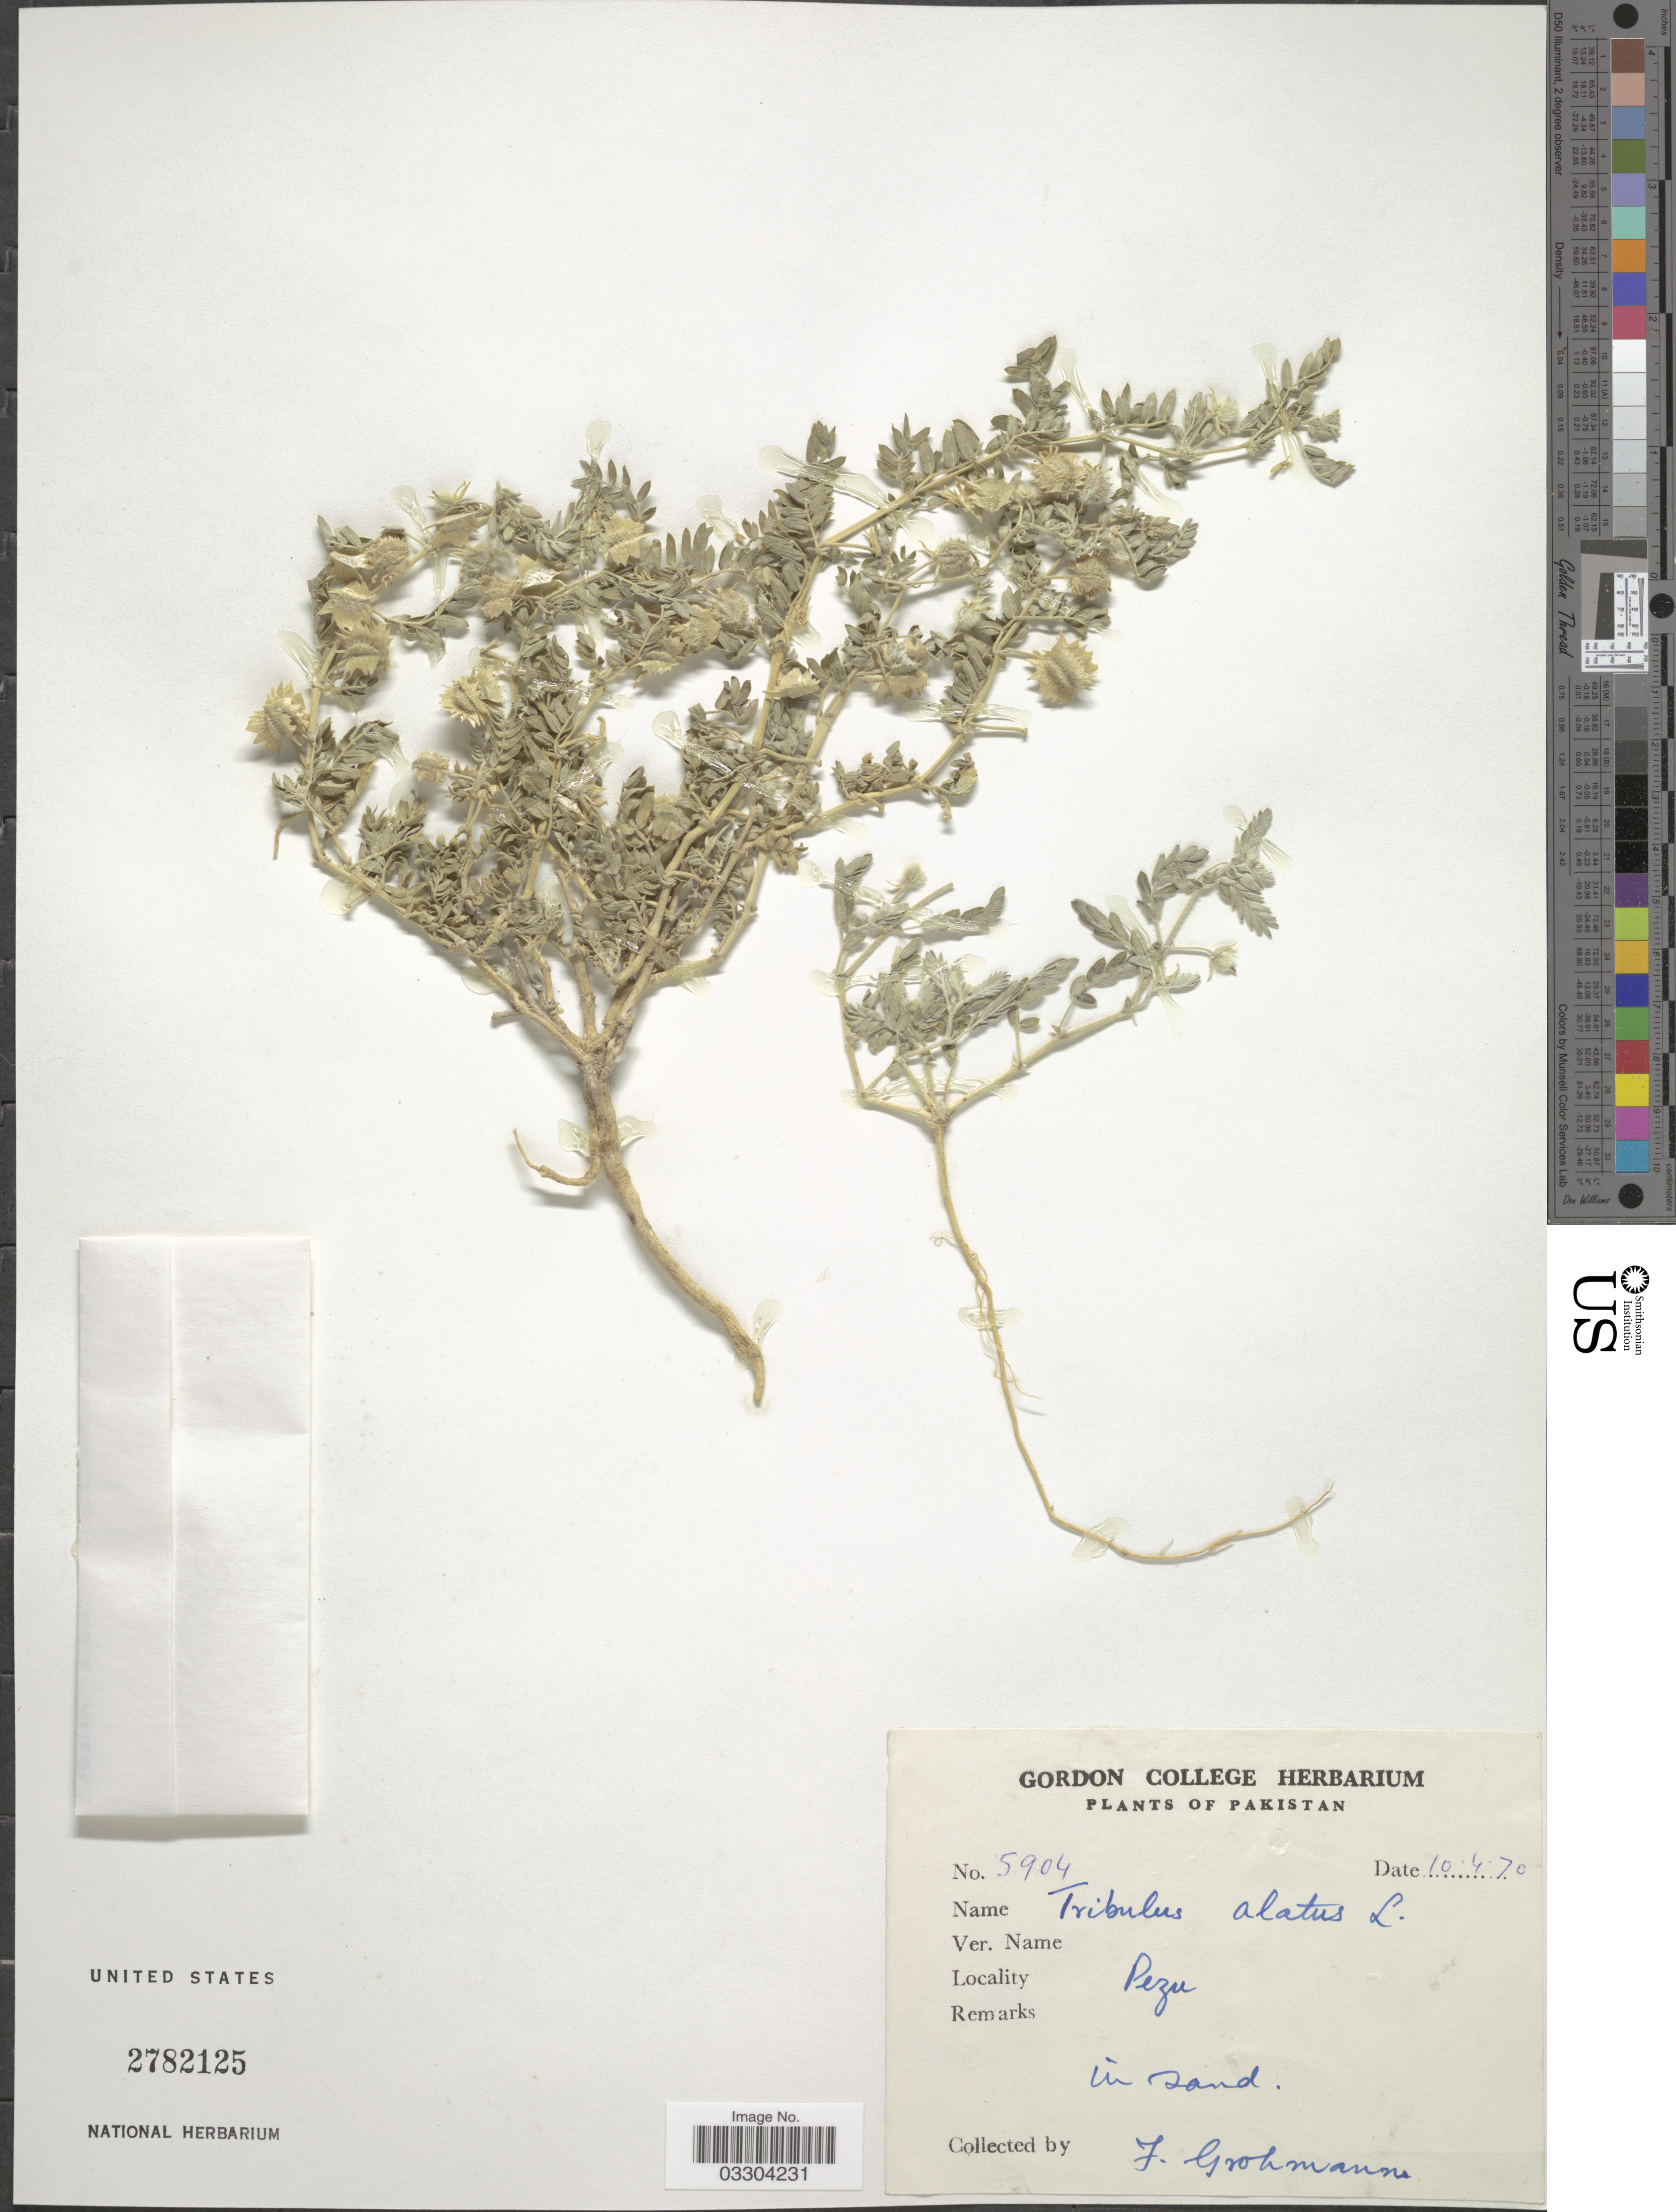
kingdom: Plantae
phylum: Tracheophyta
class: Magnoliopsida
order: Zygophyllales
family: Zygophyllaceae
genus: Tribulus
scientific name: Tribulus alatus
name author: Delile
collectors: F. Grohmann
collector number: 5904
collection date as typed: Transcribed d/m/y: 10/4/70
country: Pakistan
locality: Pezu.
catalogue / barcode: US 2782125